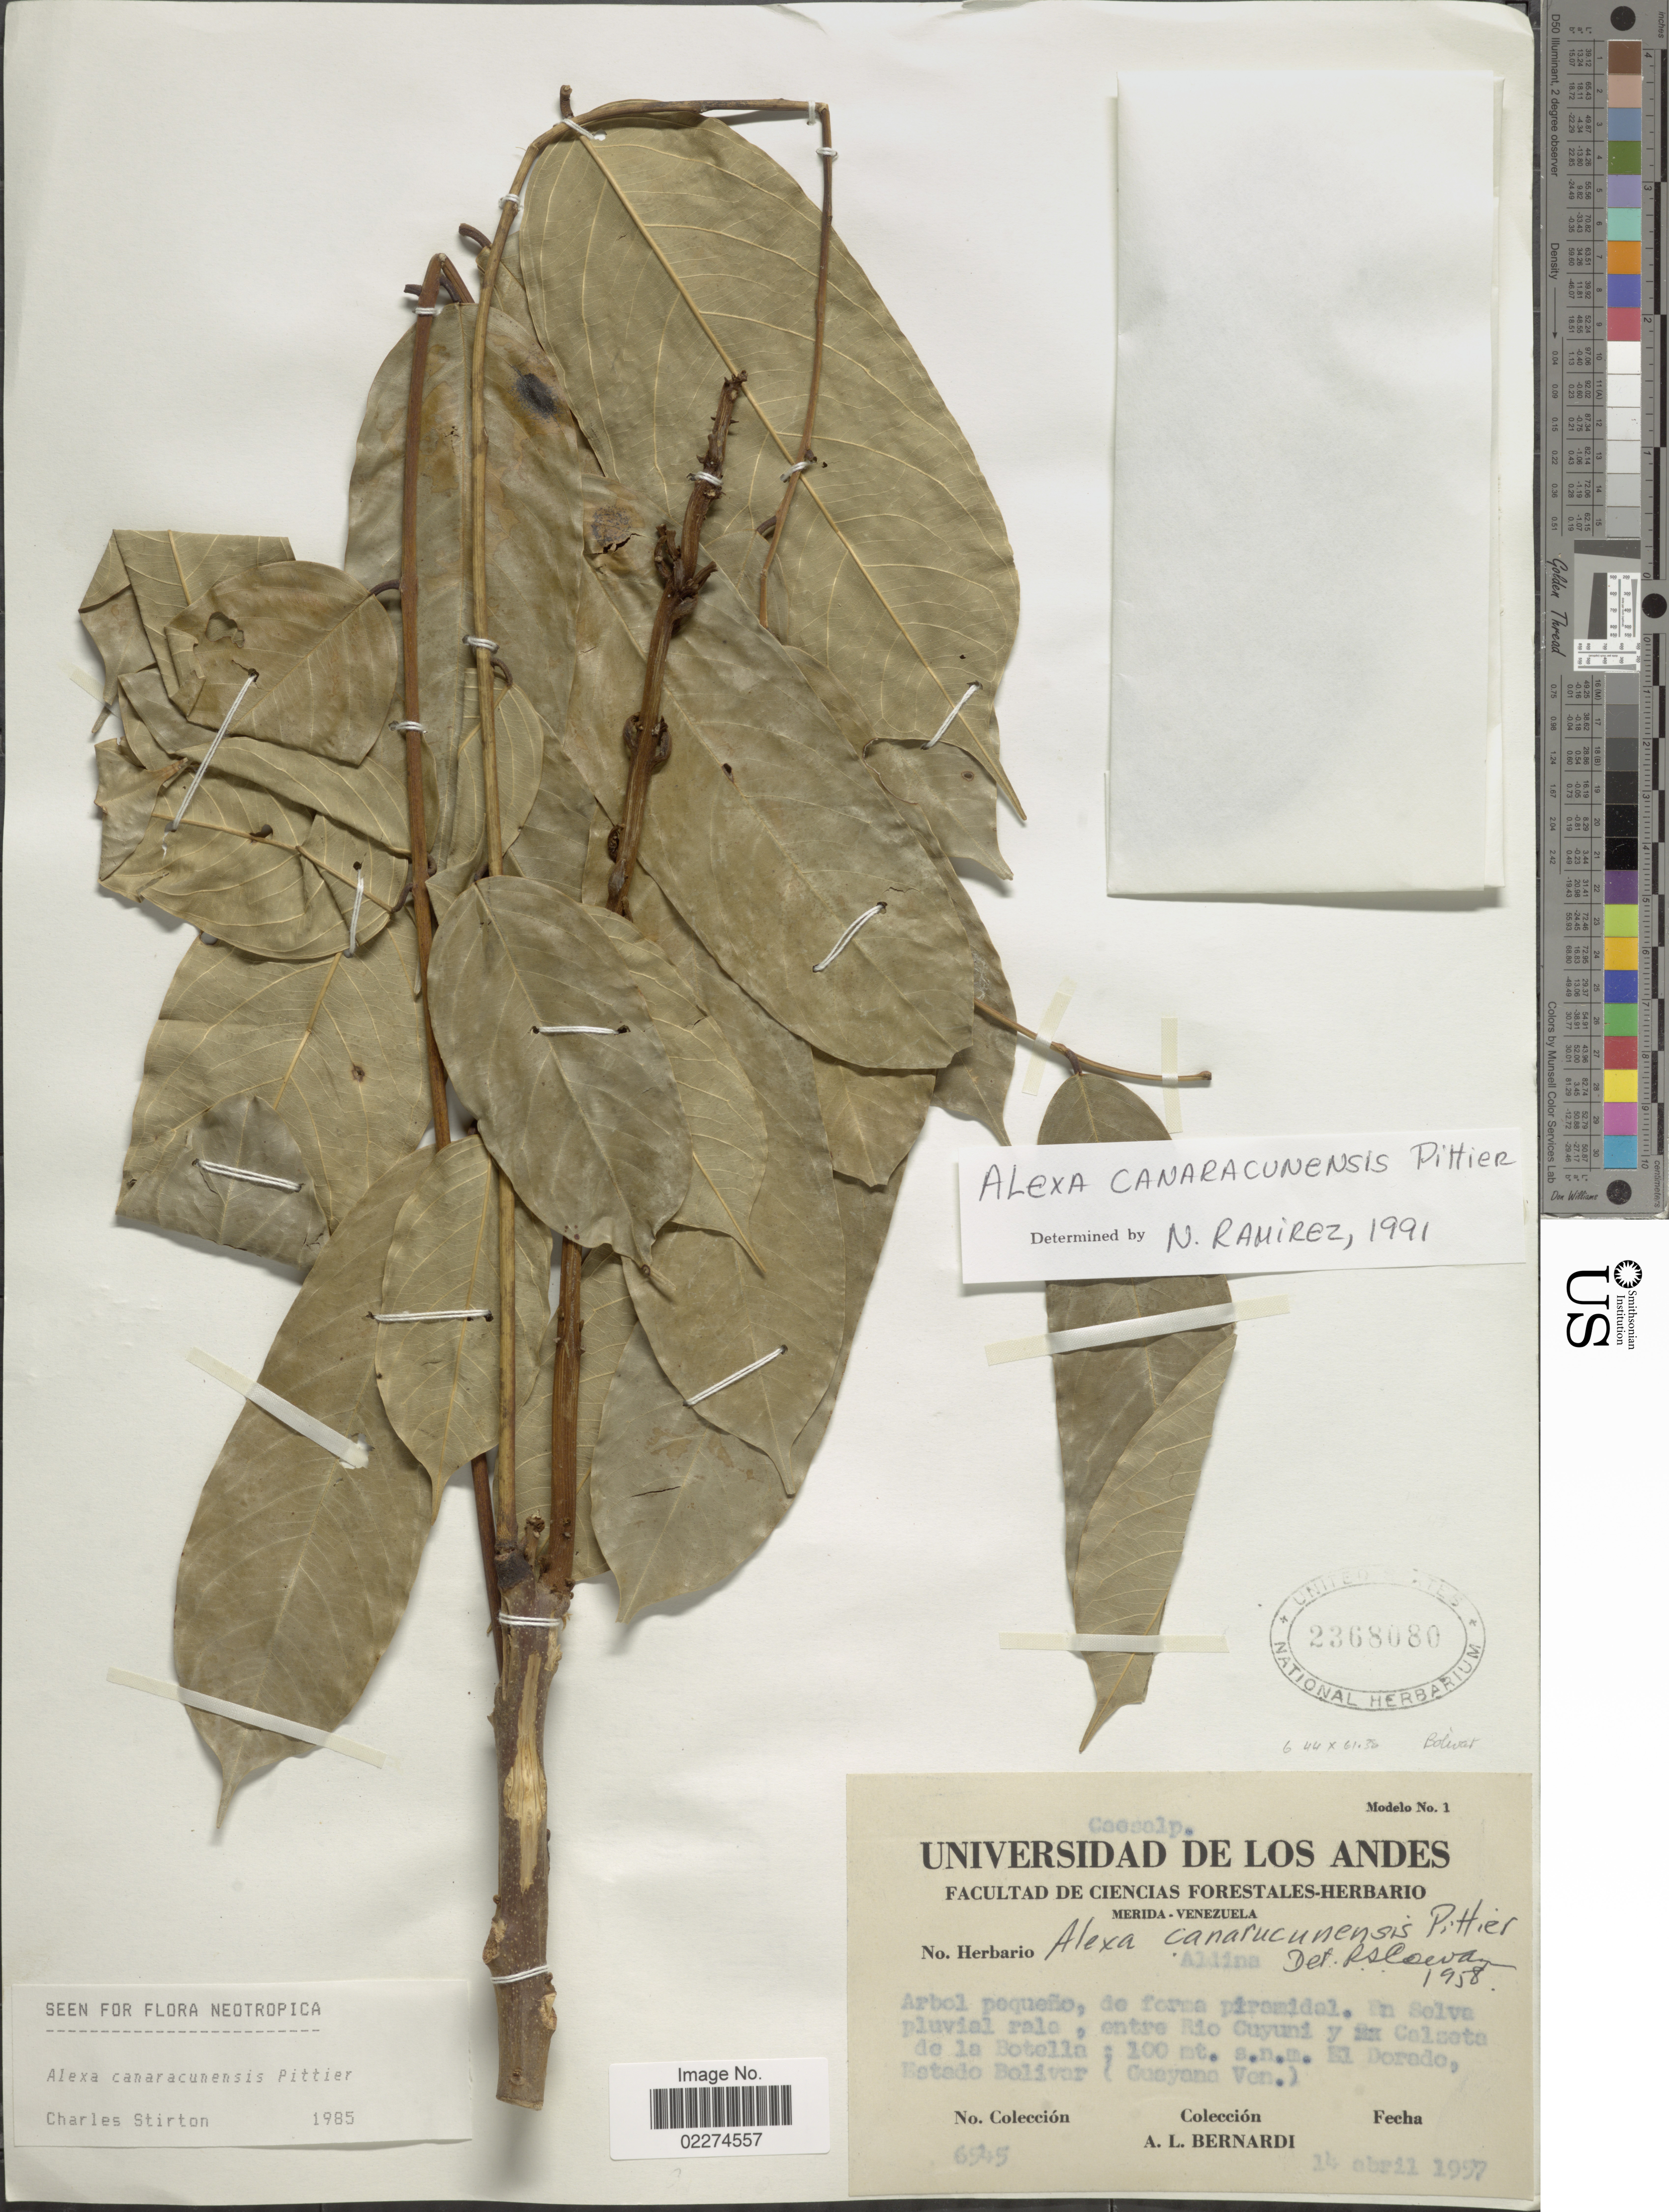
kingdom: Plantae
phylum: Tracheophyta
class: Magnoliopsida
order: Fabales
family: Fabaceae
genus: Alexa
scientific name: Alexa cowanii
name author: Yakovlev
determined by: Silva, G. S.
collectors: A. L. Bernardi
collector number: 6545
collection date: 1957-04-14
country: Venezuela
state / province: Bolivar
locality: Venezuela, entre Rio Cuyuni y na Calseta de la Botella, Estado Bolivar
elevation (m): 100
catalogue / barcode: US 2368080